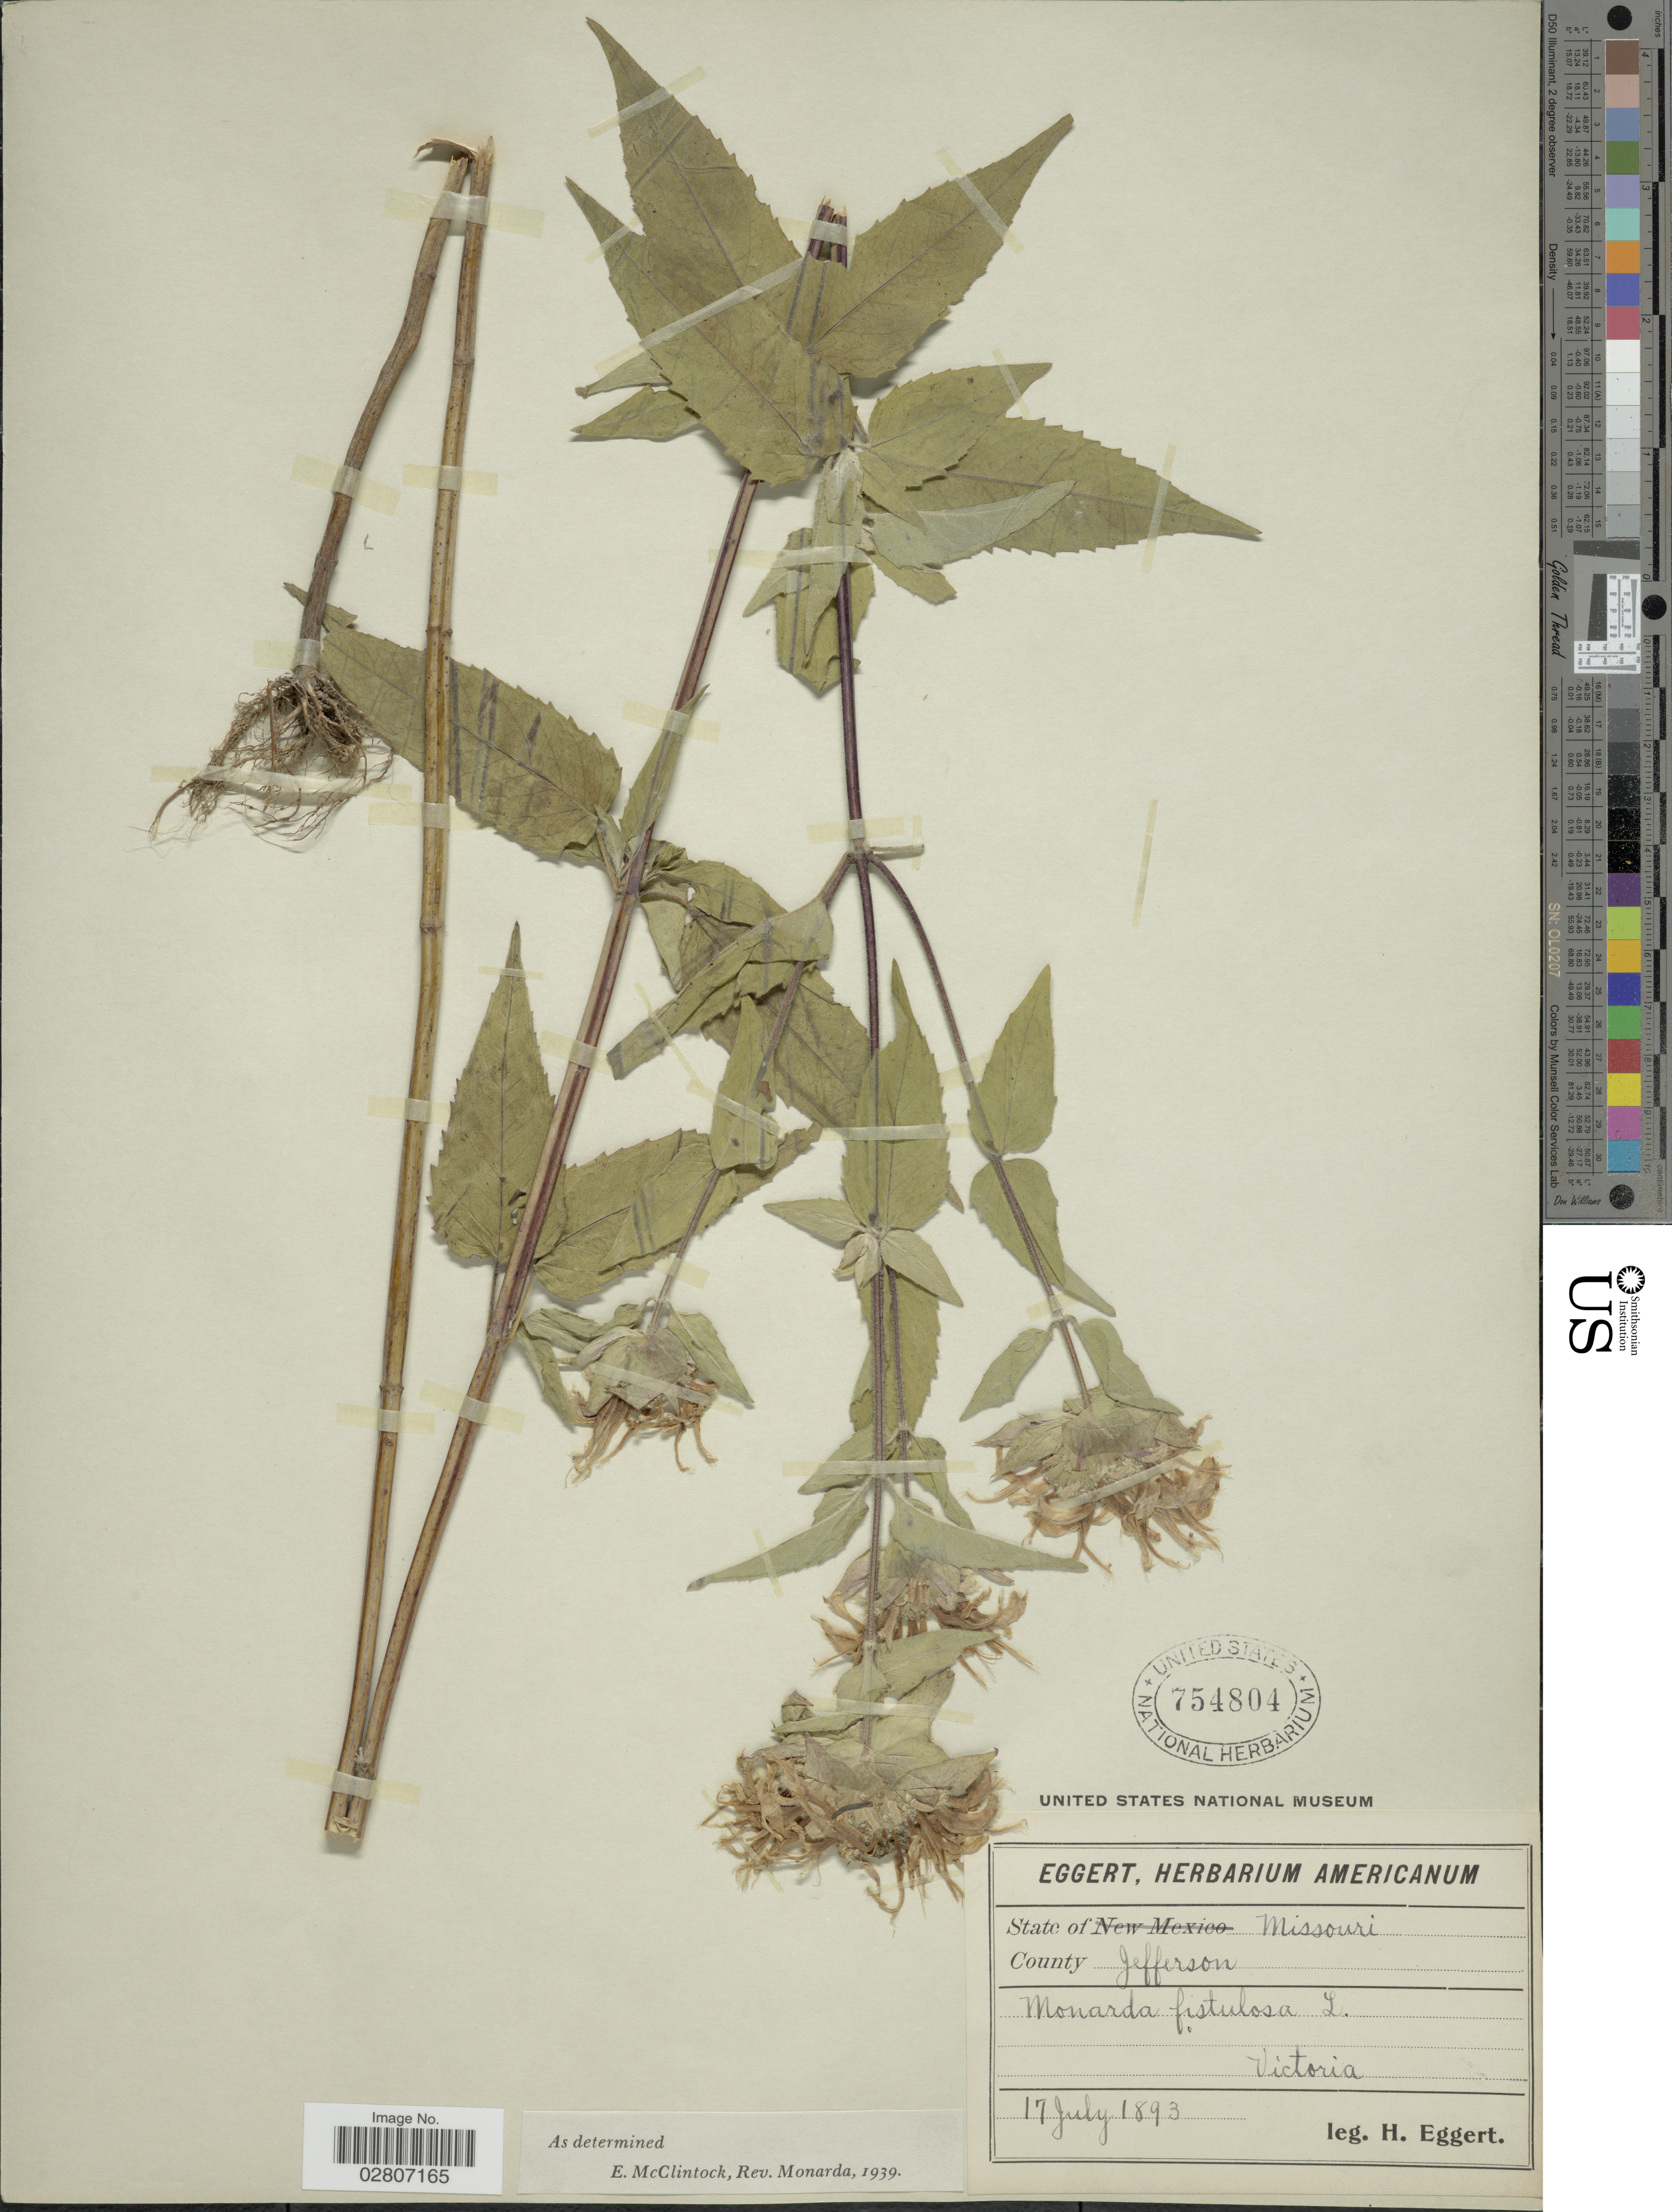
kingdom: Plantae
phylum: Tracheophyta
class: Magnoliopsida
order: Lamiales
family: Lamiaceae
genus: Monarda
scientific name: Monarda fistulosa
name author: L.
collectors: H. Eggert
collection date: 1893-07-17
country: United States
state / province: Missouri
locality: County Jefferson. Victoria.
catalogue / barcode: US 754804